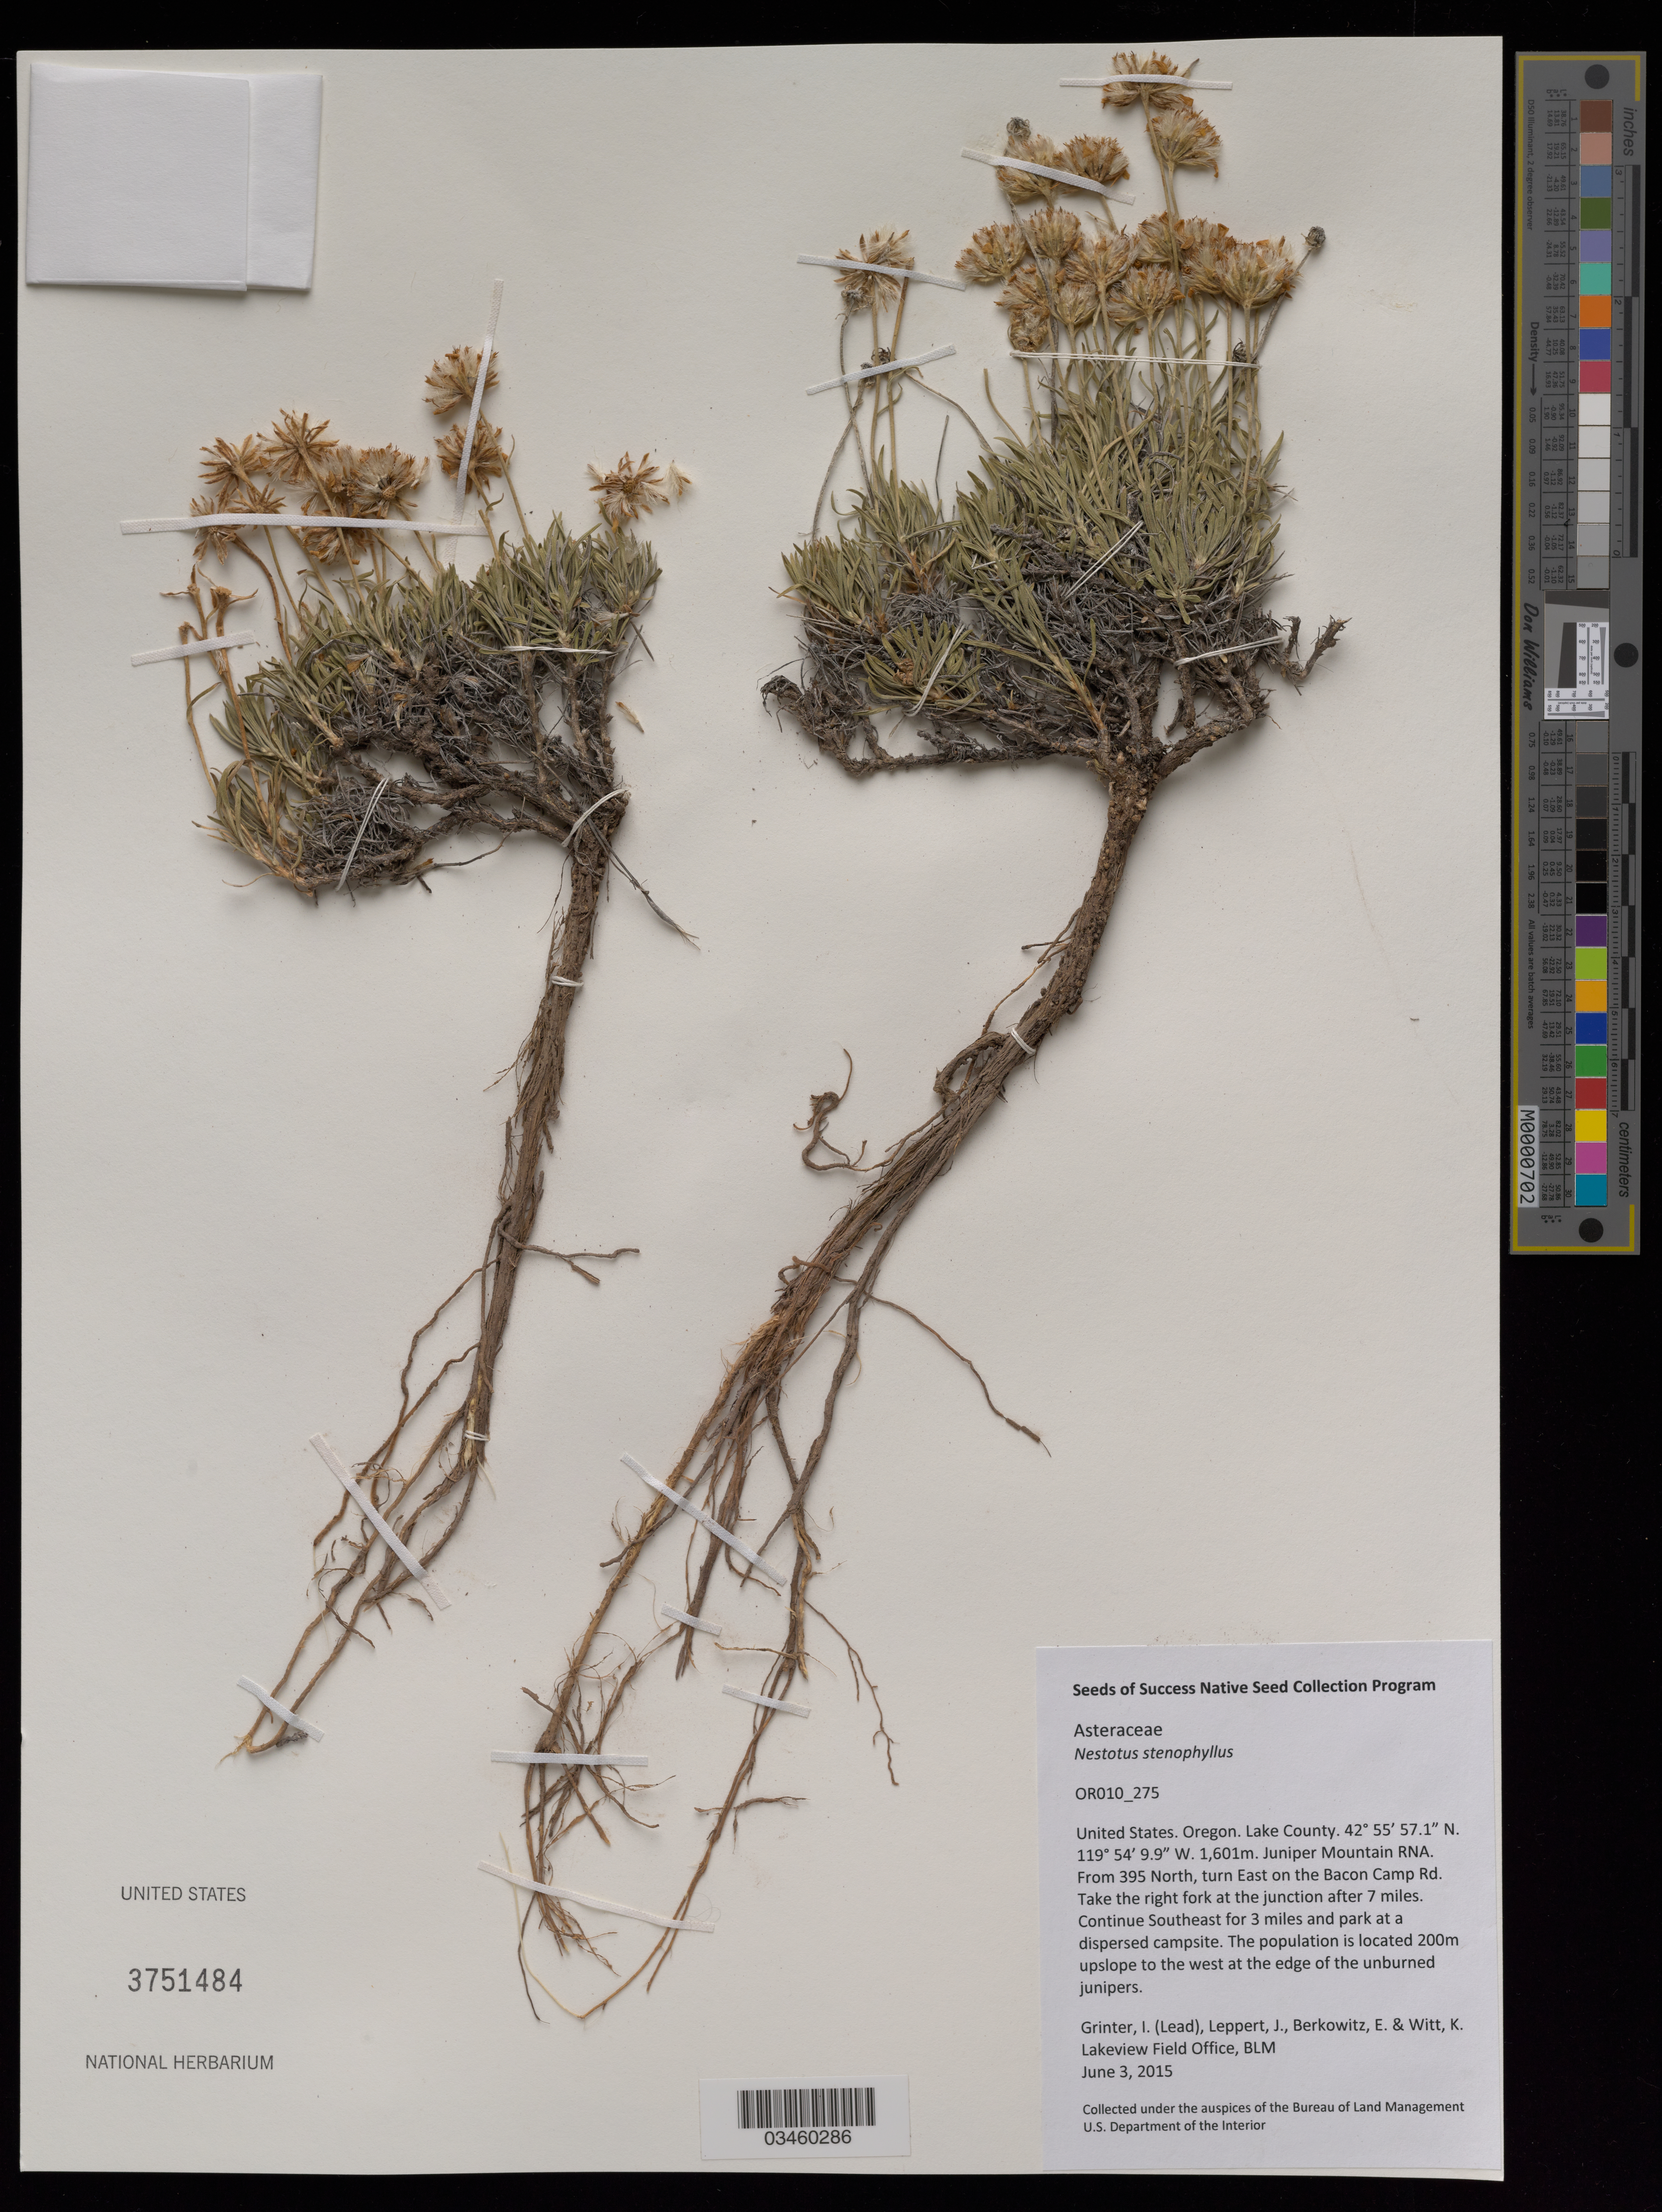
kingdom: Plantae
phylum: Tracheophyta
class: Magnoliopsida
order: Asterales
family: Asteraceae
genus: Nestotus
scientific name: Nestotus stenophyllus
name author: (A. Gray) R.P.Roberts et al.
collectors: I. Grinter, J. Leppert, E. Berkowitz & K. Witt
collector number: OR010-275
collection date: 2015-06-03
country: United States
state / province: Oregon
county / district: Lake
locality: Lakeview Resource Area, Juniper Mountain RNA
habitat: juniper south slopes 12-16 pz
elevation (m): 1601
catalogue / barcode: US 3751484